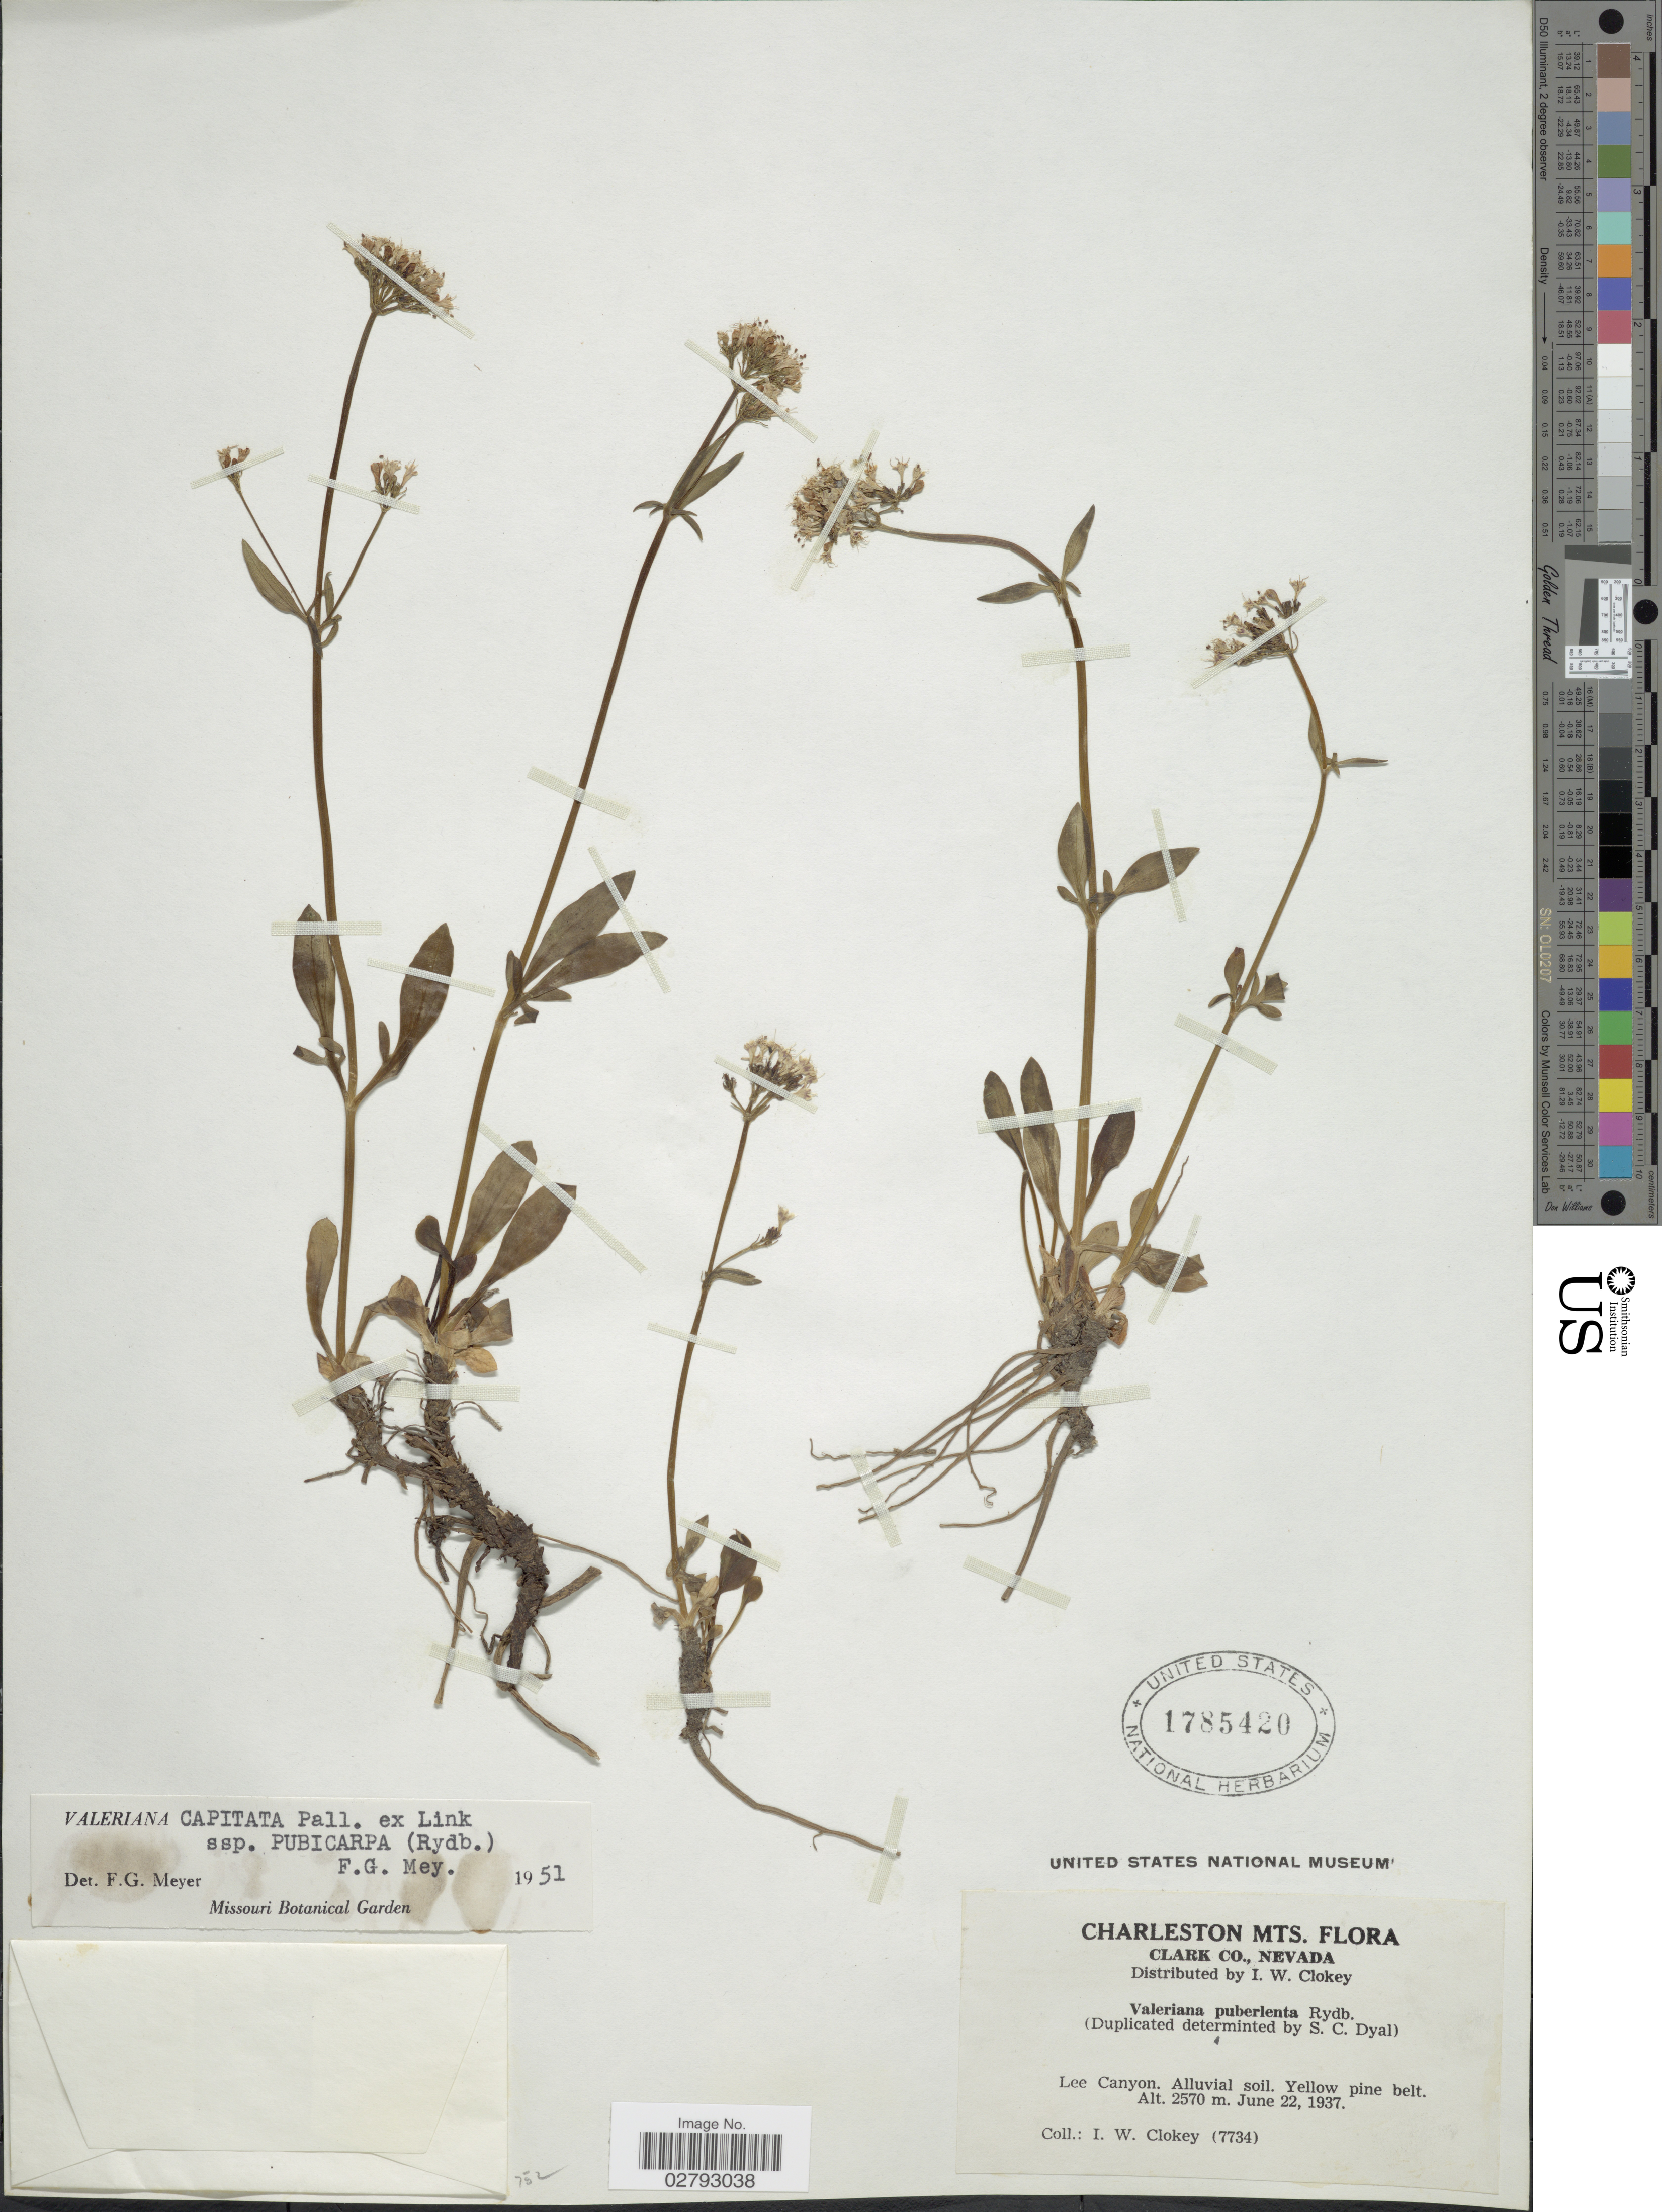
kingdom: Plantae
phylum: Tracheophyta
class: Magnoliopsida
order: Dipsacales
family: Caprifoliaceae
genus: Valeriana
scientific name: Valeriana capitata subsp. pubicarpa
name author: (Rydb.) F.G. Mey.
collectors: I. W. Clokey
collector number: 7734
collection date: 1937-06-22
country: United States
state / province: Nevada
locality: Charleston Mts. Clark Co. Lee Canyon.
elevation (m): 2570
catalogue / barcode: US 1785420